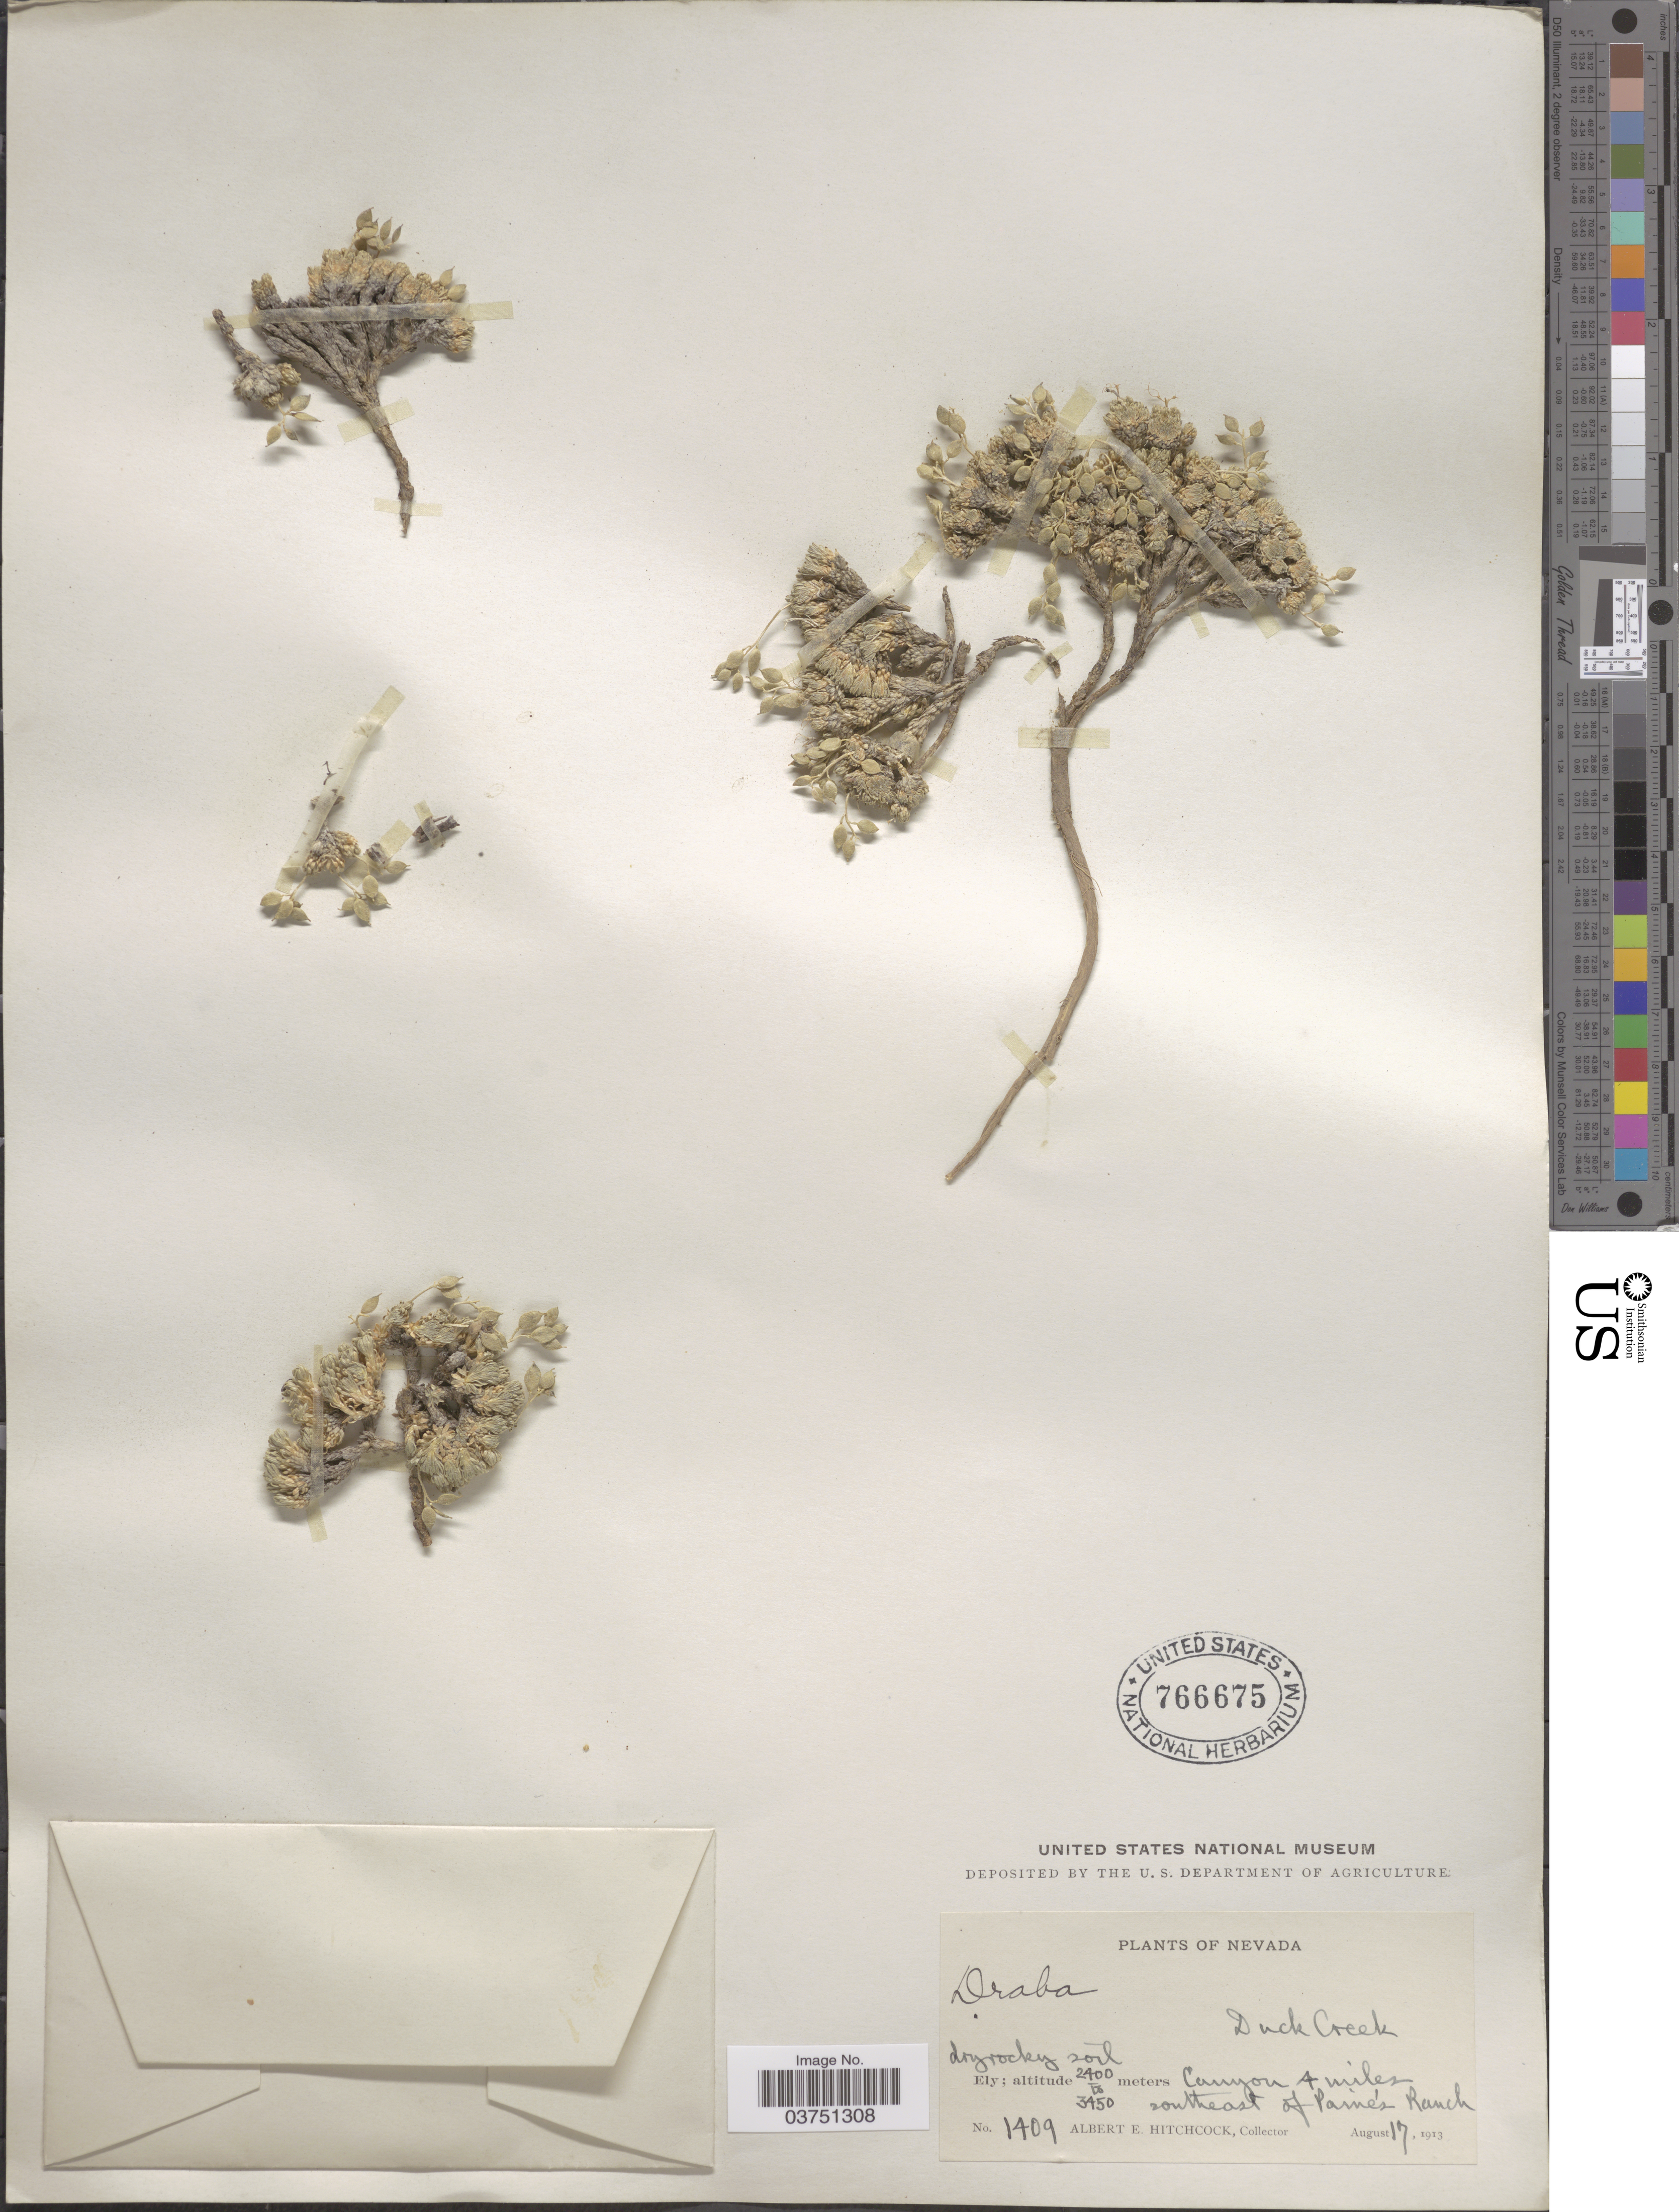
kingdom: Plantae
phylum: Tracheophyta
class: Magnoliopsida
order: Brassicales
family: Brassicaceae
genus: Draba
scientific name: Draba densifolia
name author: Nutt.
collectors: A. Hitchcock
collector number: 1409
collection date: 1913-08-17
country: United States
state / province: Nevada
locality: Duck Creek; Ely. Canyon 4miles southeast of Paines Ranch.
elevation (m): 2400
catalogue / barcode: US 766675